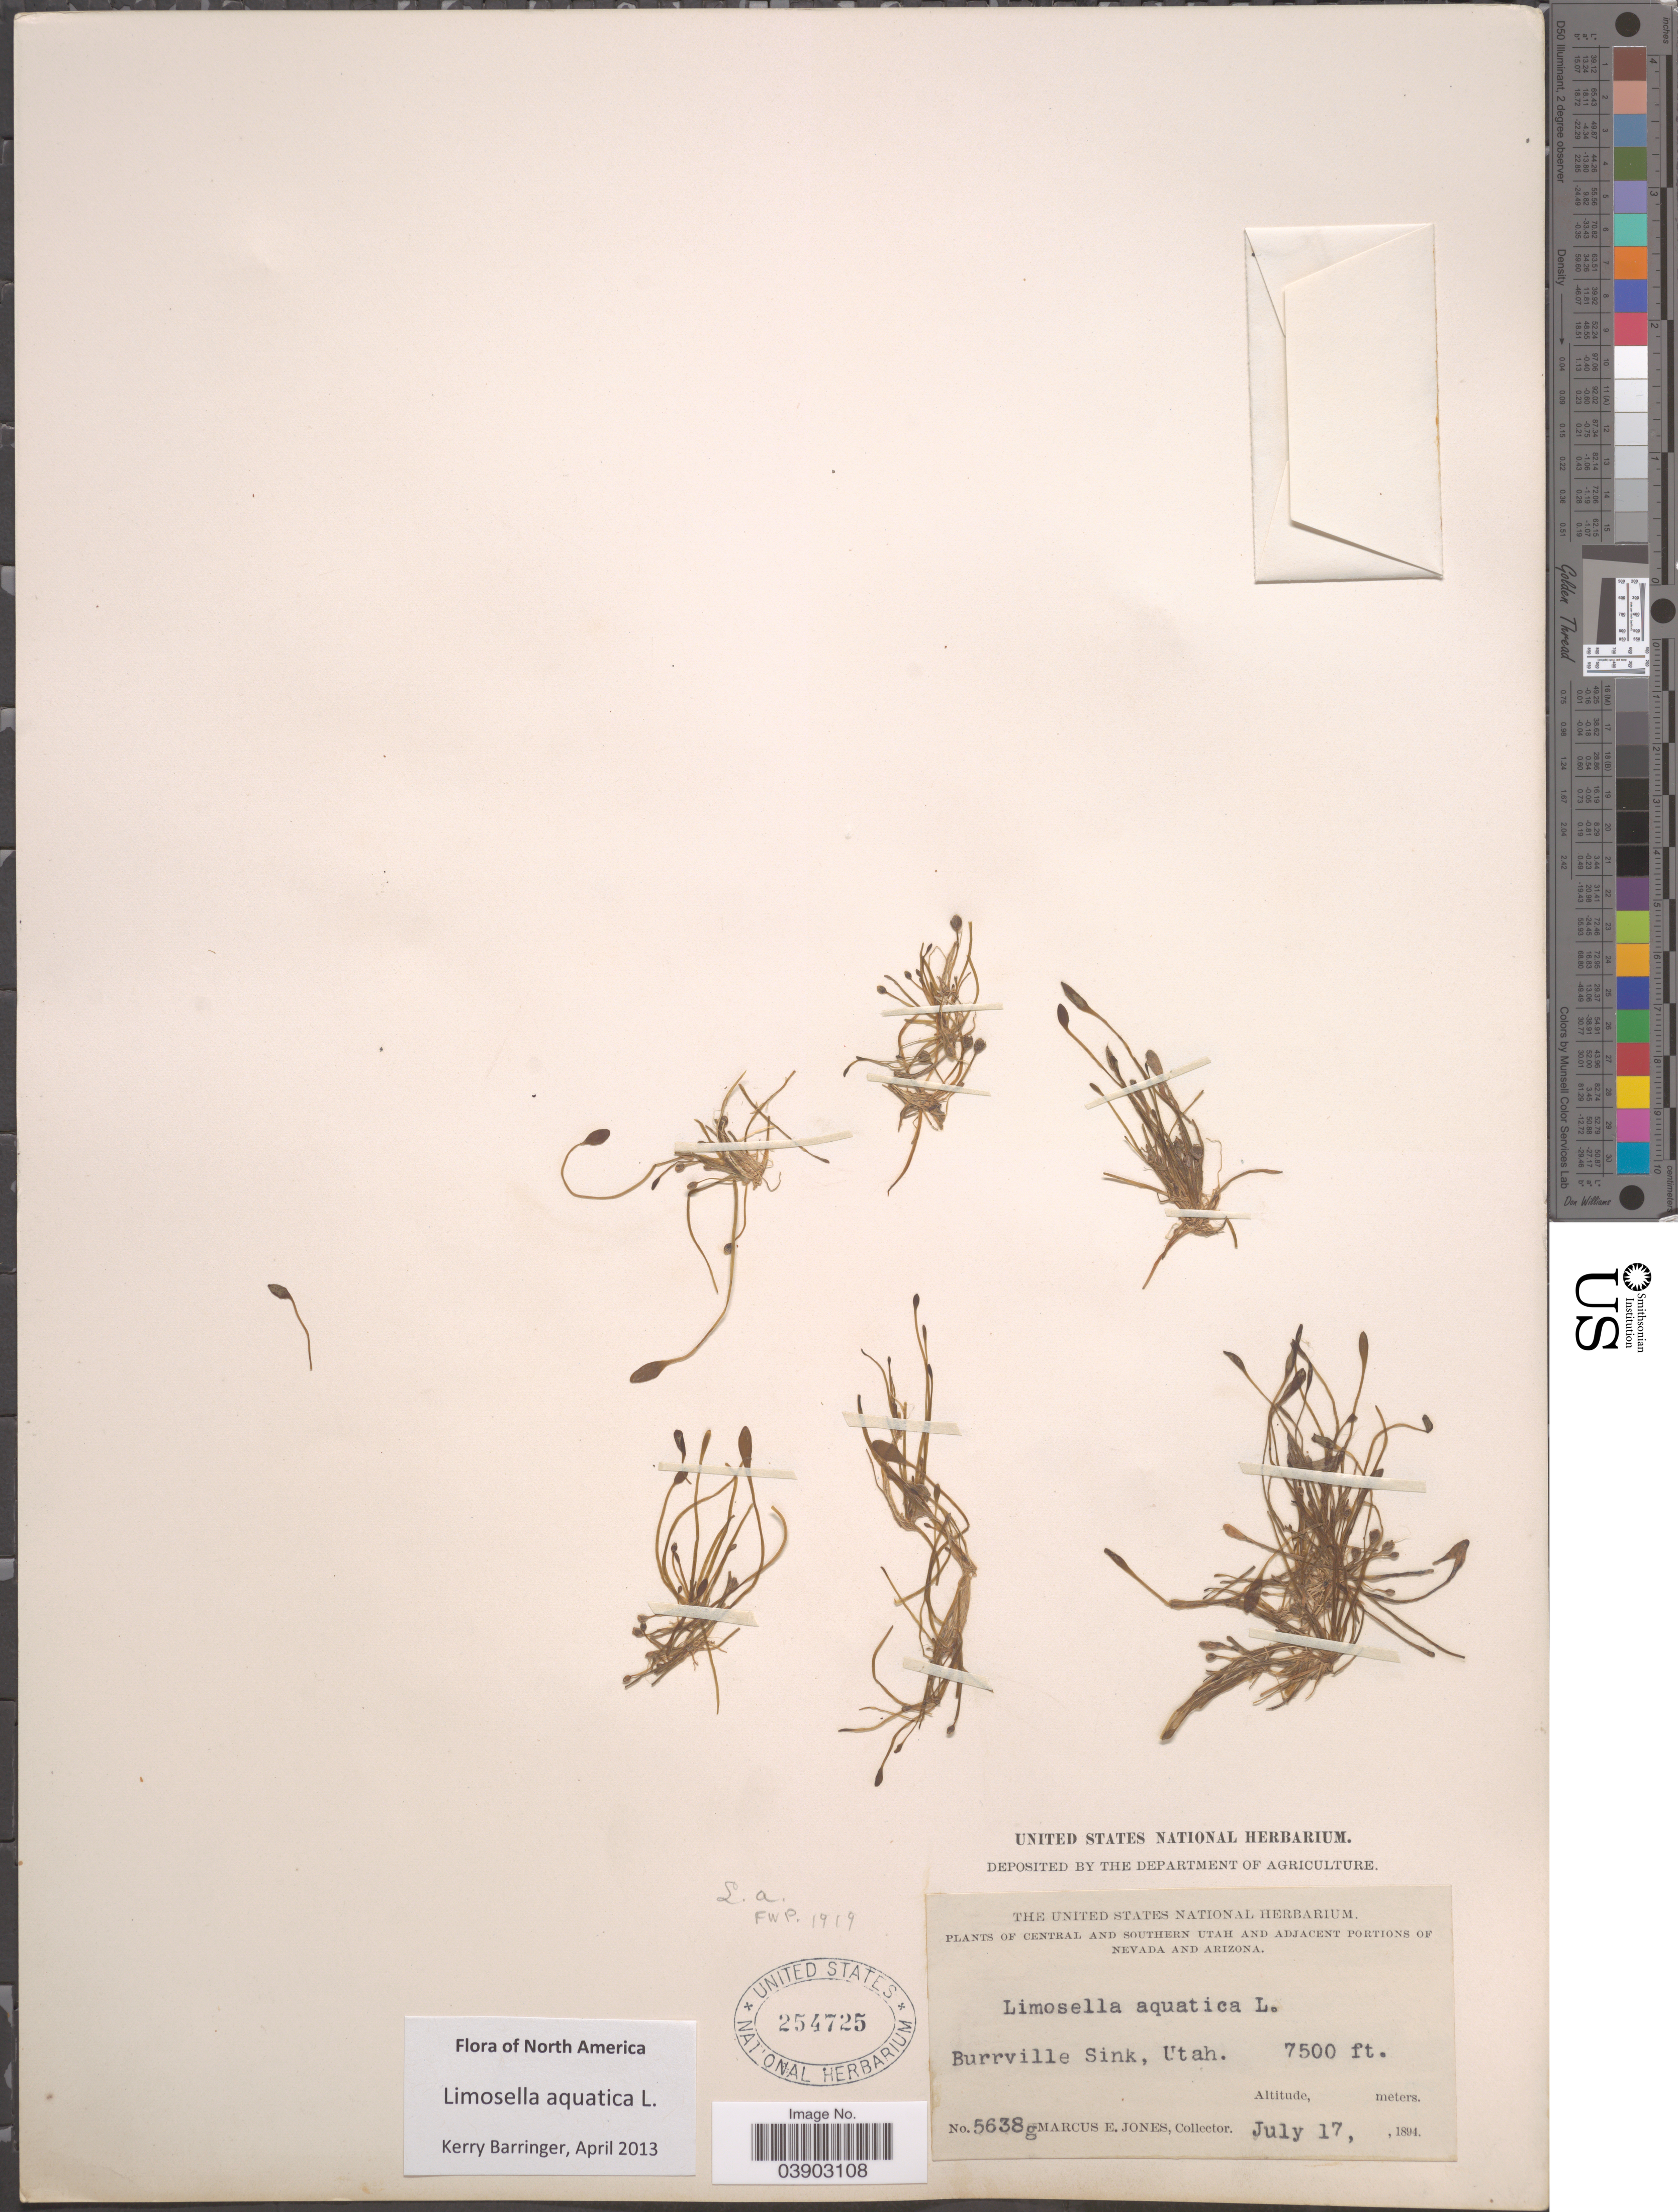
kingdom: Plantae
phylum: Tracheophyta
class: Magnoliopsida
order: Lamiales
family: Scrophulariaceae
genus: Limosella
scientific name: Limosella aquatica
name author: L.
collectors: M. E. Jones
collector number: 5638g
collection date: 1894-07-17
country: United States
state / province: Utah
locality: Cetral and Southern Utah. Burrville Sink.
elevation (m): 2286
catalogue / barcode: US 254725